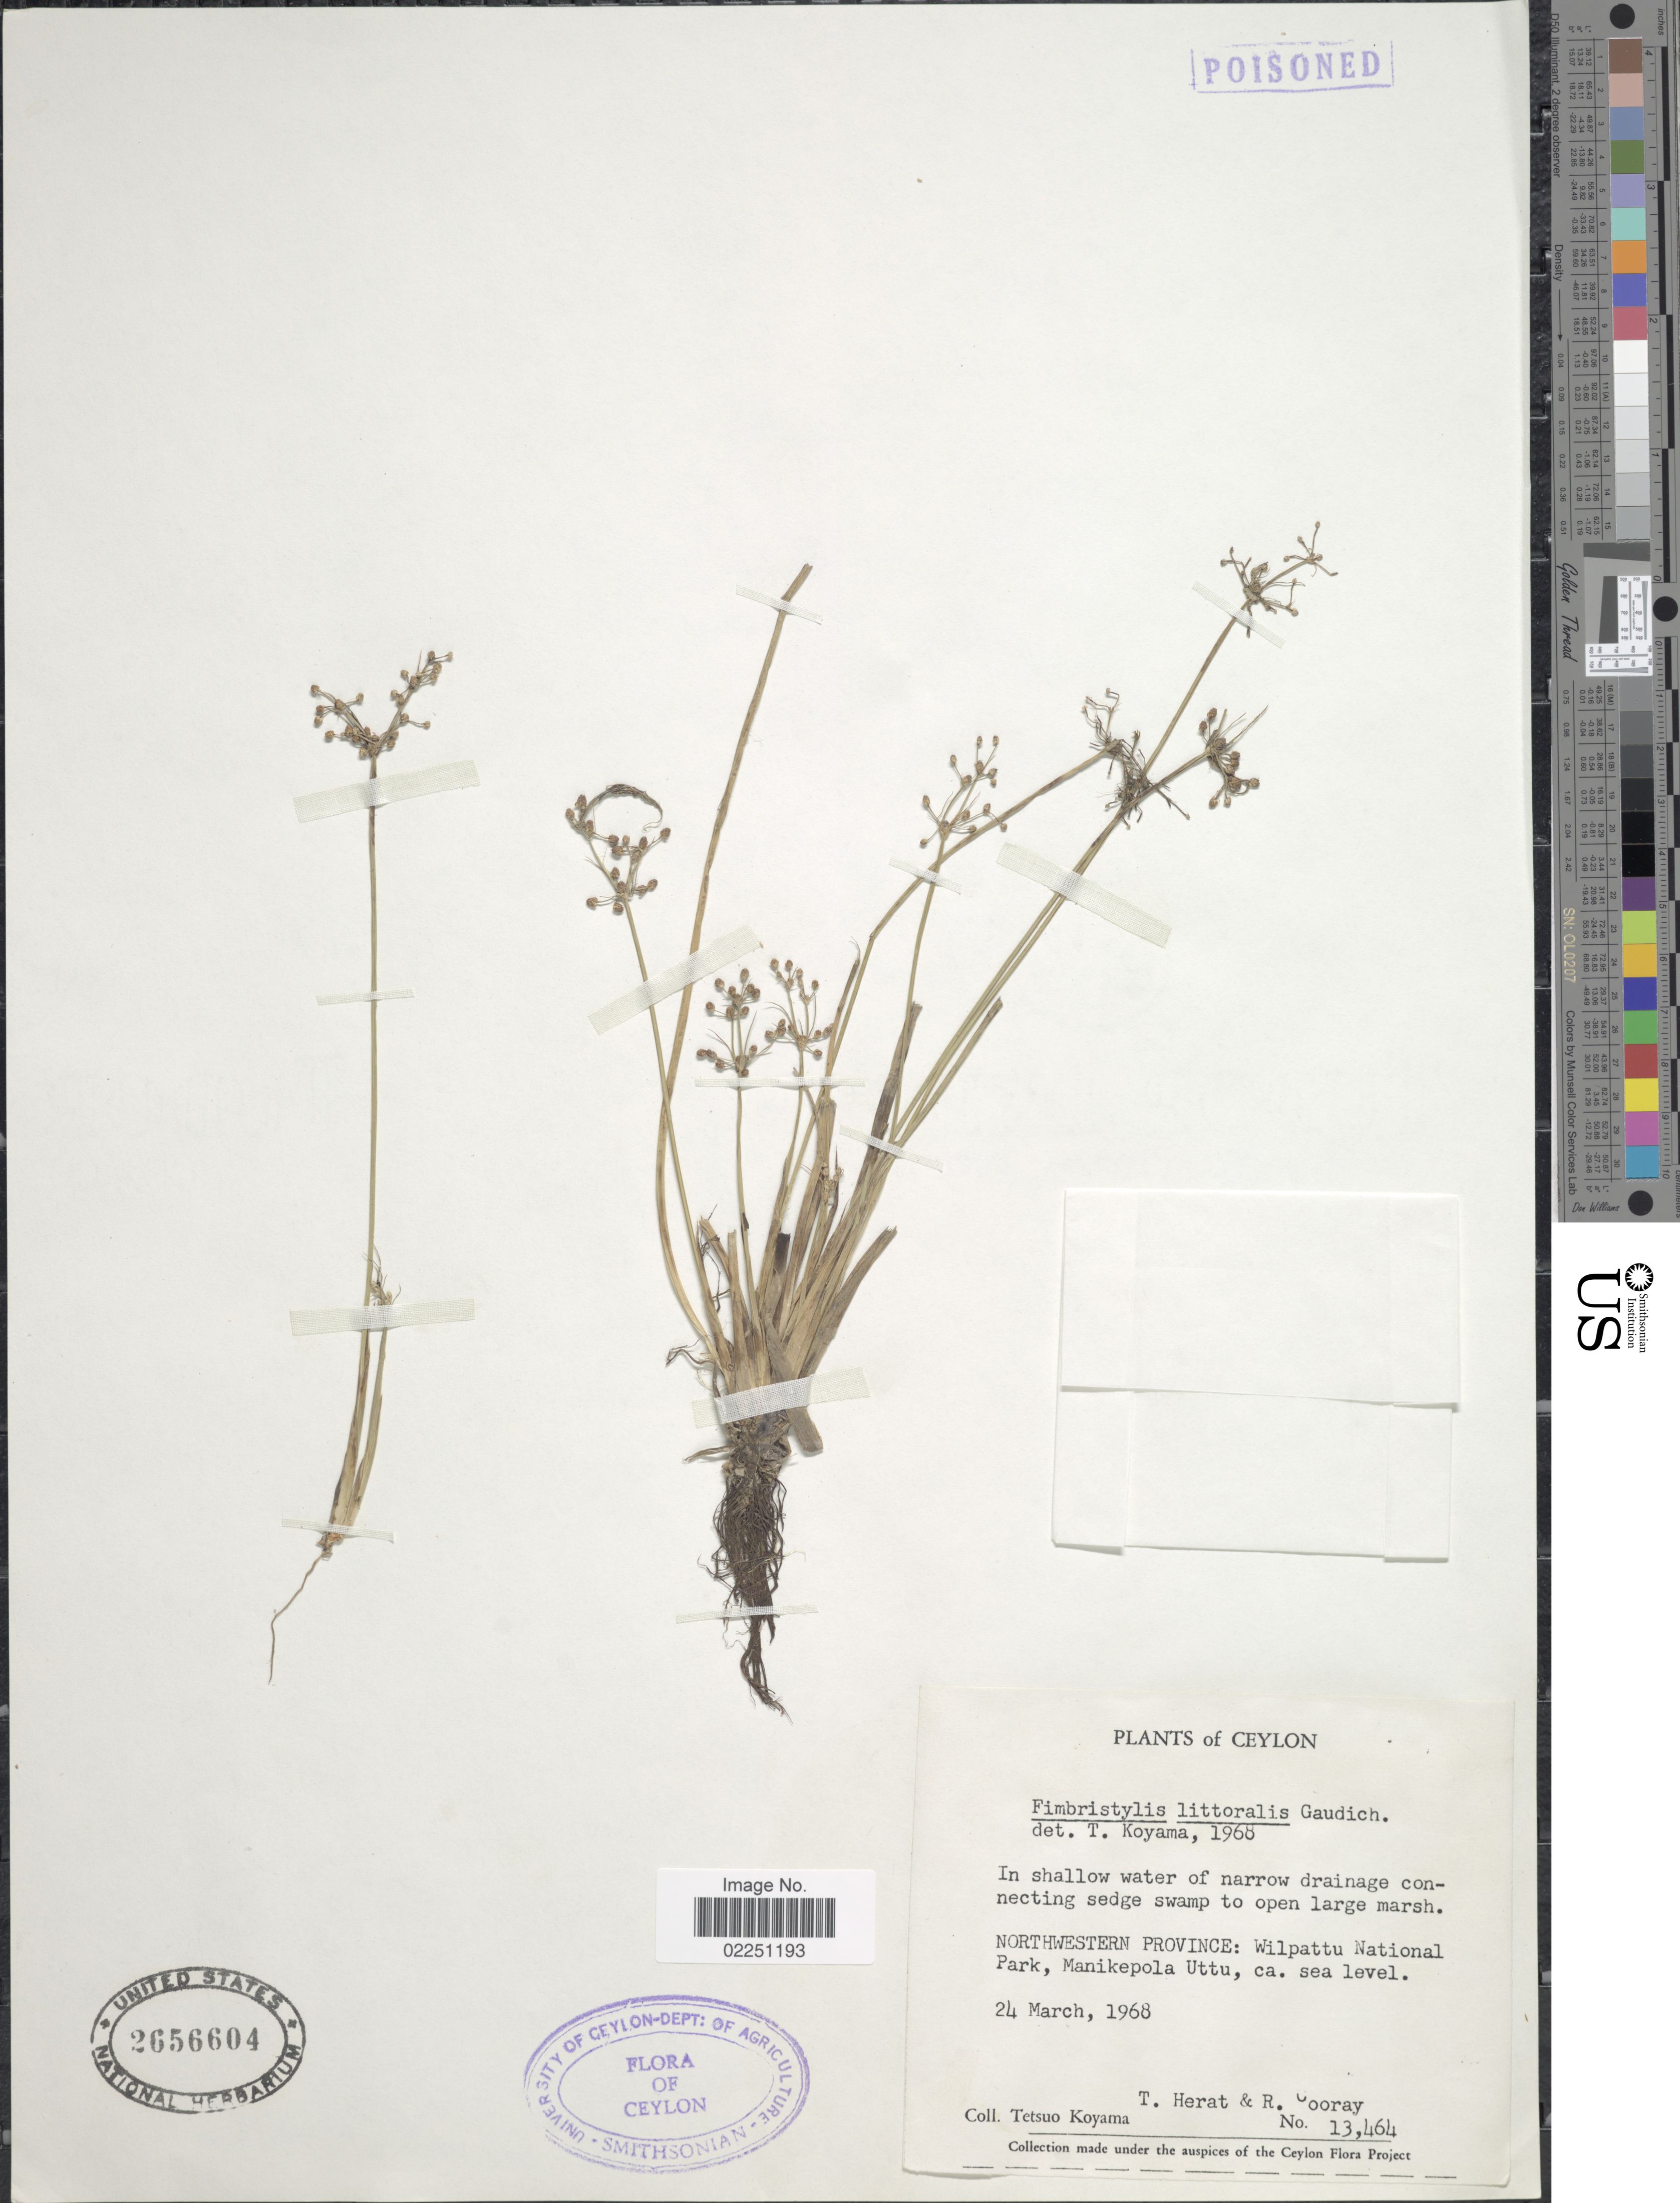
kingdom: Plantae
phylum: Tracheophyta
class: Liliopsida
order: Poales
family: Cyperaceae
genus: Fimbristylis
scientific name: Fimbristylis littoralis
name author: Gaudich.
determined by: Strong, M. T., (US), Smithsonian Institution - National Museum of Natural History (UNITED STATES)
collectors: T. Koyama, T. Herat & R. Cooray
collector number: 13464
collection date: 1968-03-24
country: Sri Lanka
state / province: North Western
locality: Ceylon. Northwestern Province: Wilpattu National Park, Manikepola Utu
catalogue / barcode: US 2656604